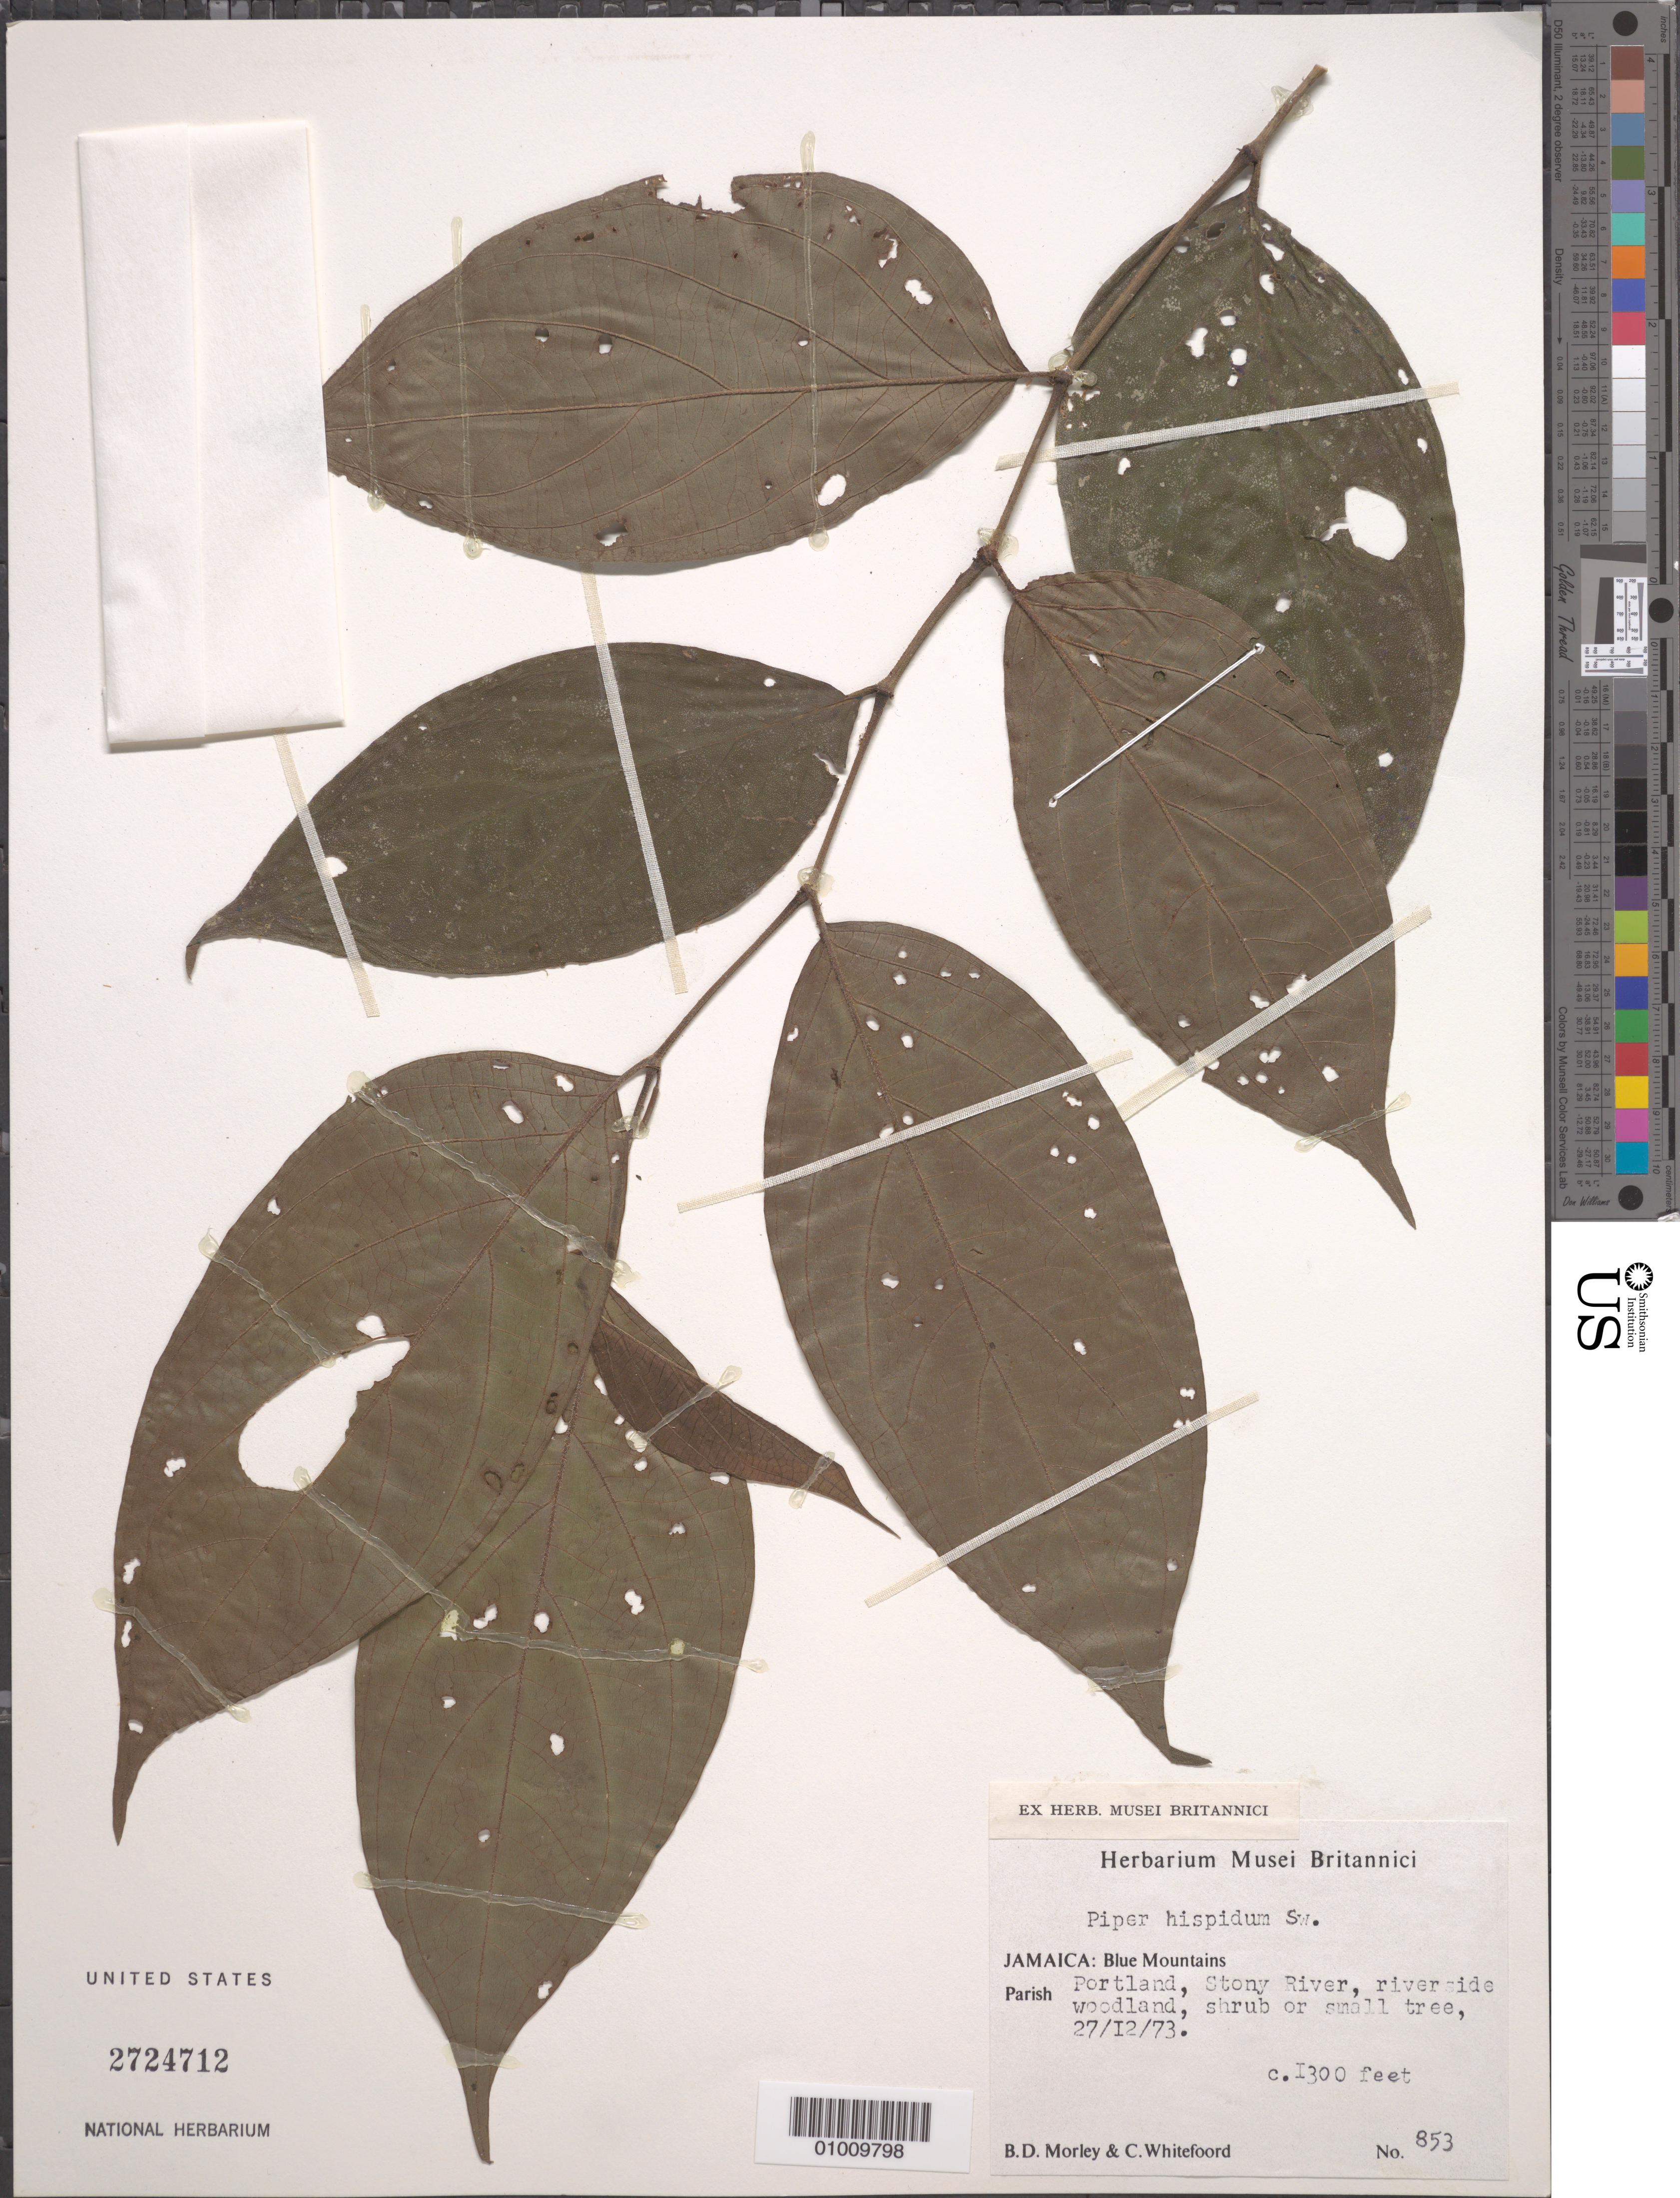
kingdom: Plantae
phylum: Tracheophyta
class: Magnoliopsida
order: Piperales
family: Piperaceae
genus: Piper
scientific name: Piper hispidum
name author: Sw.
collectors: B. D. Morley & C. Whitefoord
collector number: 853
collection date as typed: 27 Dec 1973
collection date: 1973-12-27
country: Jamaica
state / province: Portland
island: Jamaica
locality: Blue Mountains in Portland, Stony River, riverside woodland.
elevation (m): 396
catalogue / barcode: US 2724712